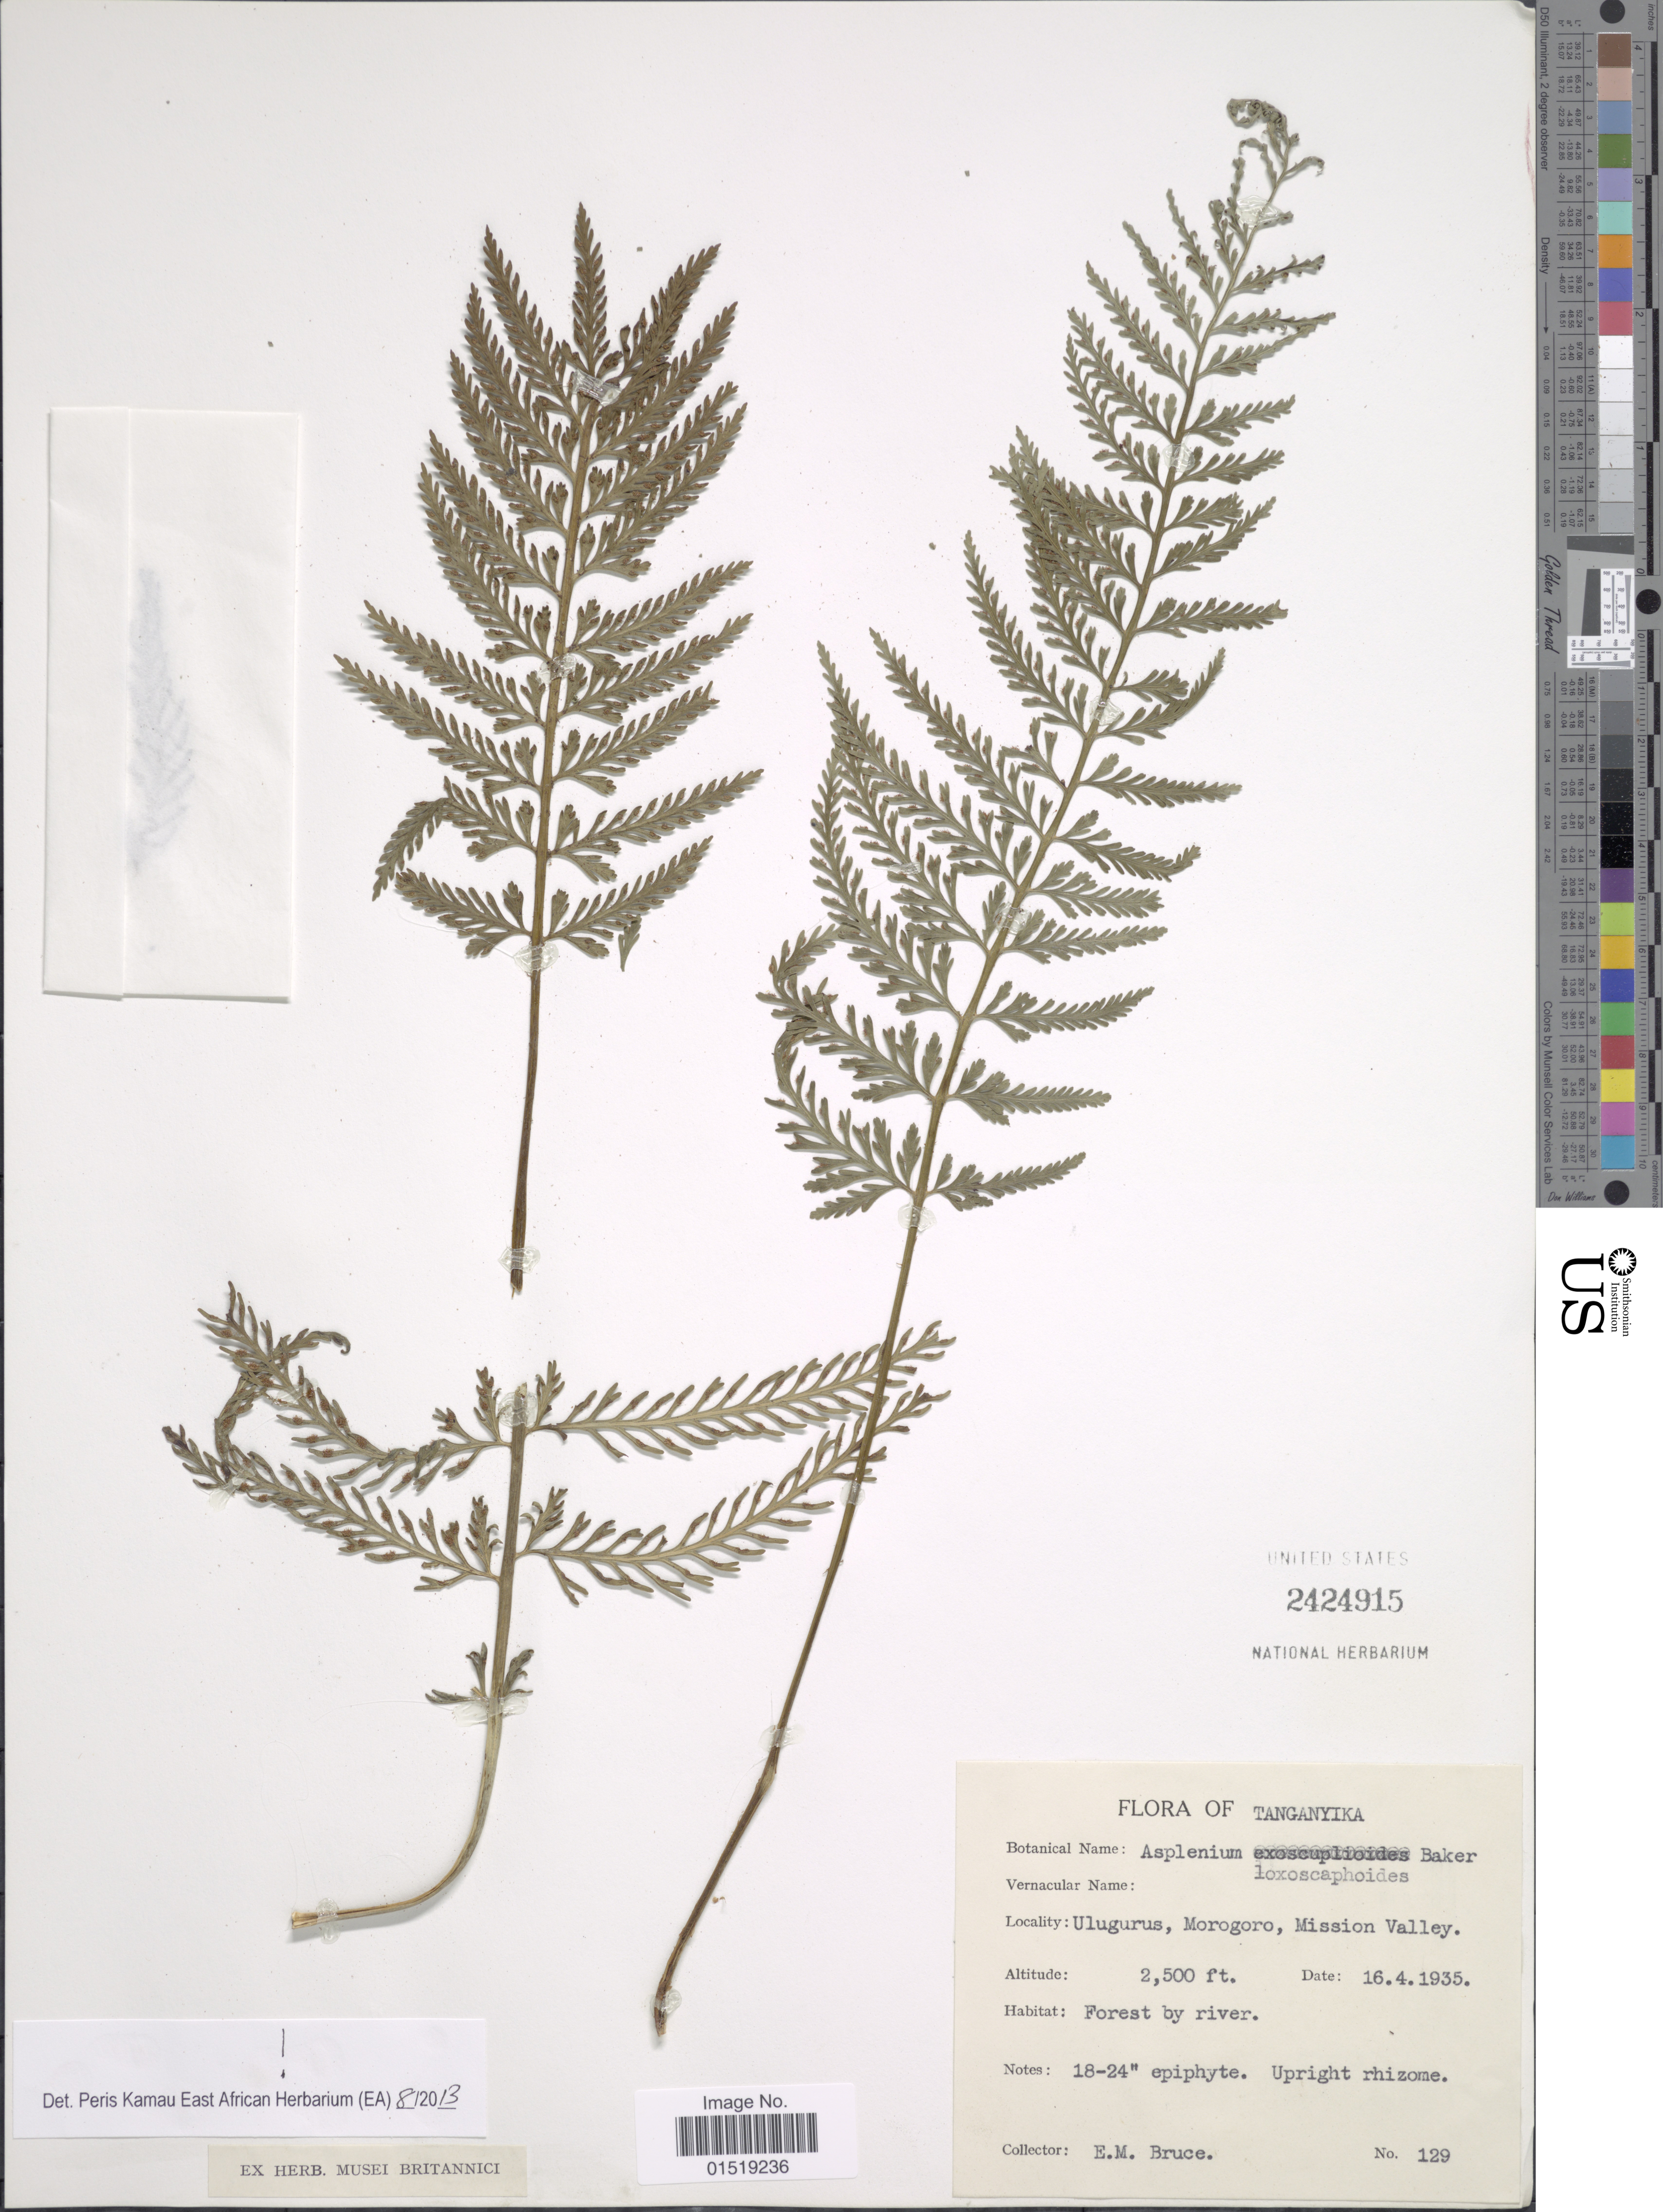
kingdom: Plantae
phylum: Tracheophyta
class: Polypodiopsida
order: Polypodiales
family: Aspleniaceae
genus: Asplenium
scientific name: Asplenium loxoscaphoides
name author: Baker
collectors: E. Bruce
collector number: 129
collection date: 1935-04-16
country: Tanzania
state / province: Morogoro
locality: Tanganyika. Ulugurus, Morogoro, Mission Valley.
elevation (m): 762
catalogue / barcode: US 2424915